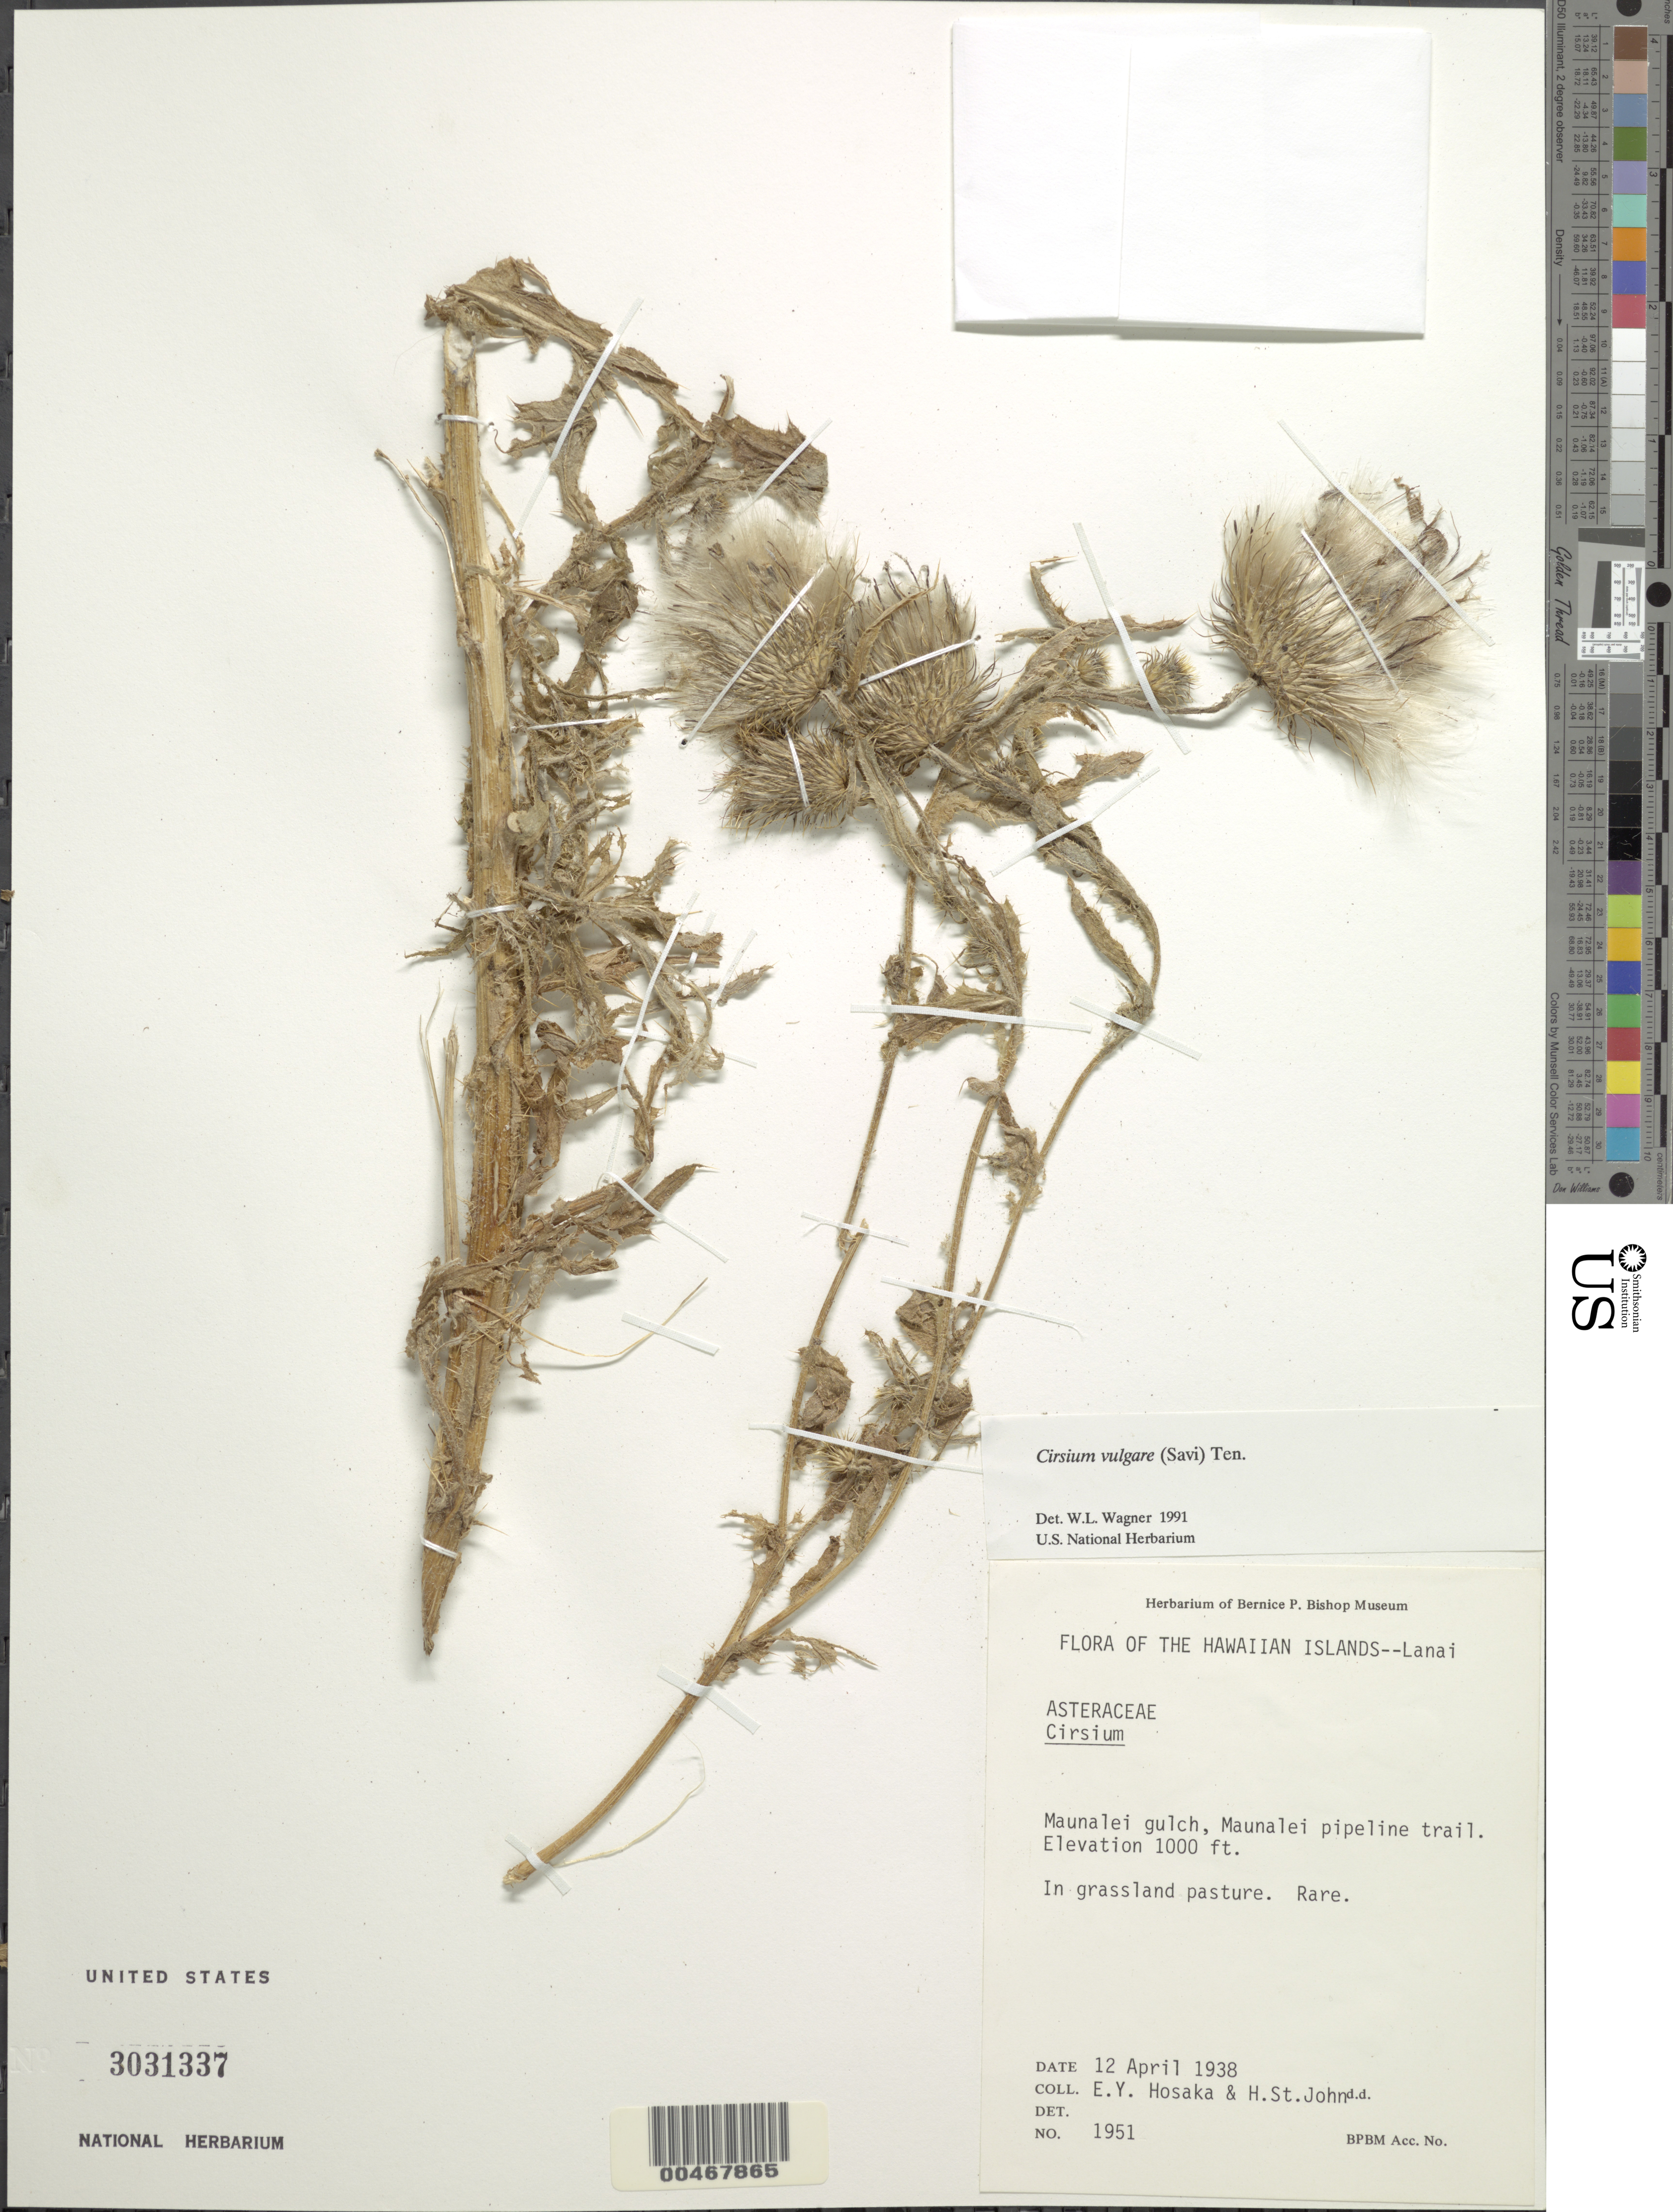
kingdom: Plantae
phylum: Tracheophyta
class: Magnoliopsida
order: Asterales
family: Asteraceae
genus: Cirsium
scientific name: Cirsium vulgare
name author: (Savi) Ten.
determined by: Wagner, W. L., (BOT), Smithsonian Institution - National Museum of Natural History (UNITED STATES)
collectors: E. Y. Hosaka & H. St. John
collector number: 1951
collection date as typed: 12 Apr 1938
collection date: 1938-04-12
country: United States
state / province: Hawaii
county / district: Maui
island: Lana'i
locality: Maunalei Gulch, Maunalei pipeline trail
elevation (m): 305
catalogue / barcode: US 3031337